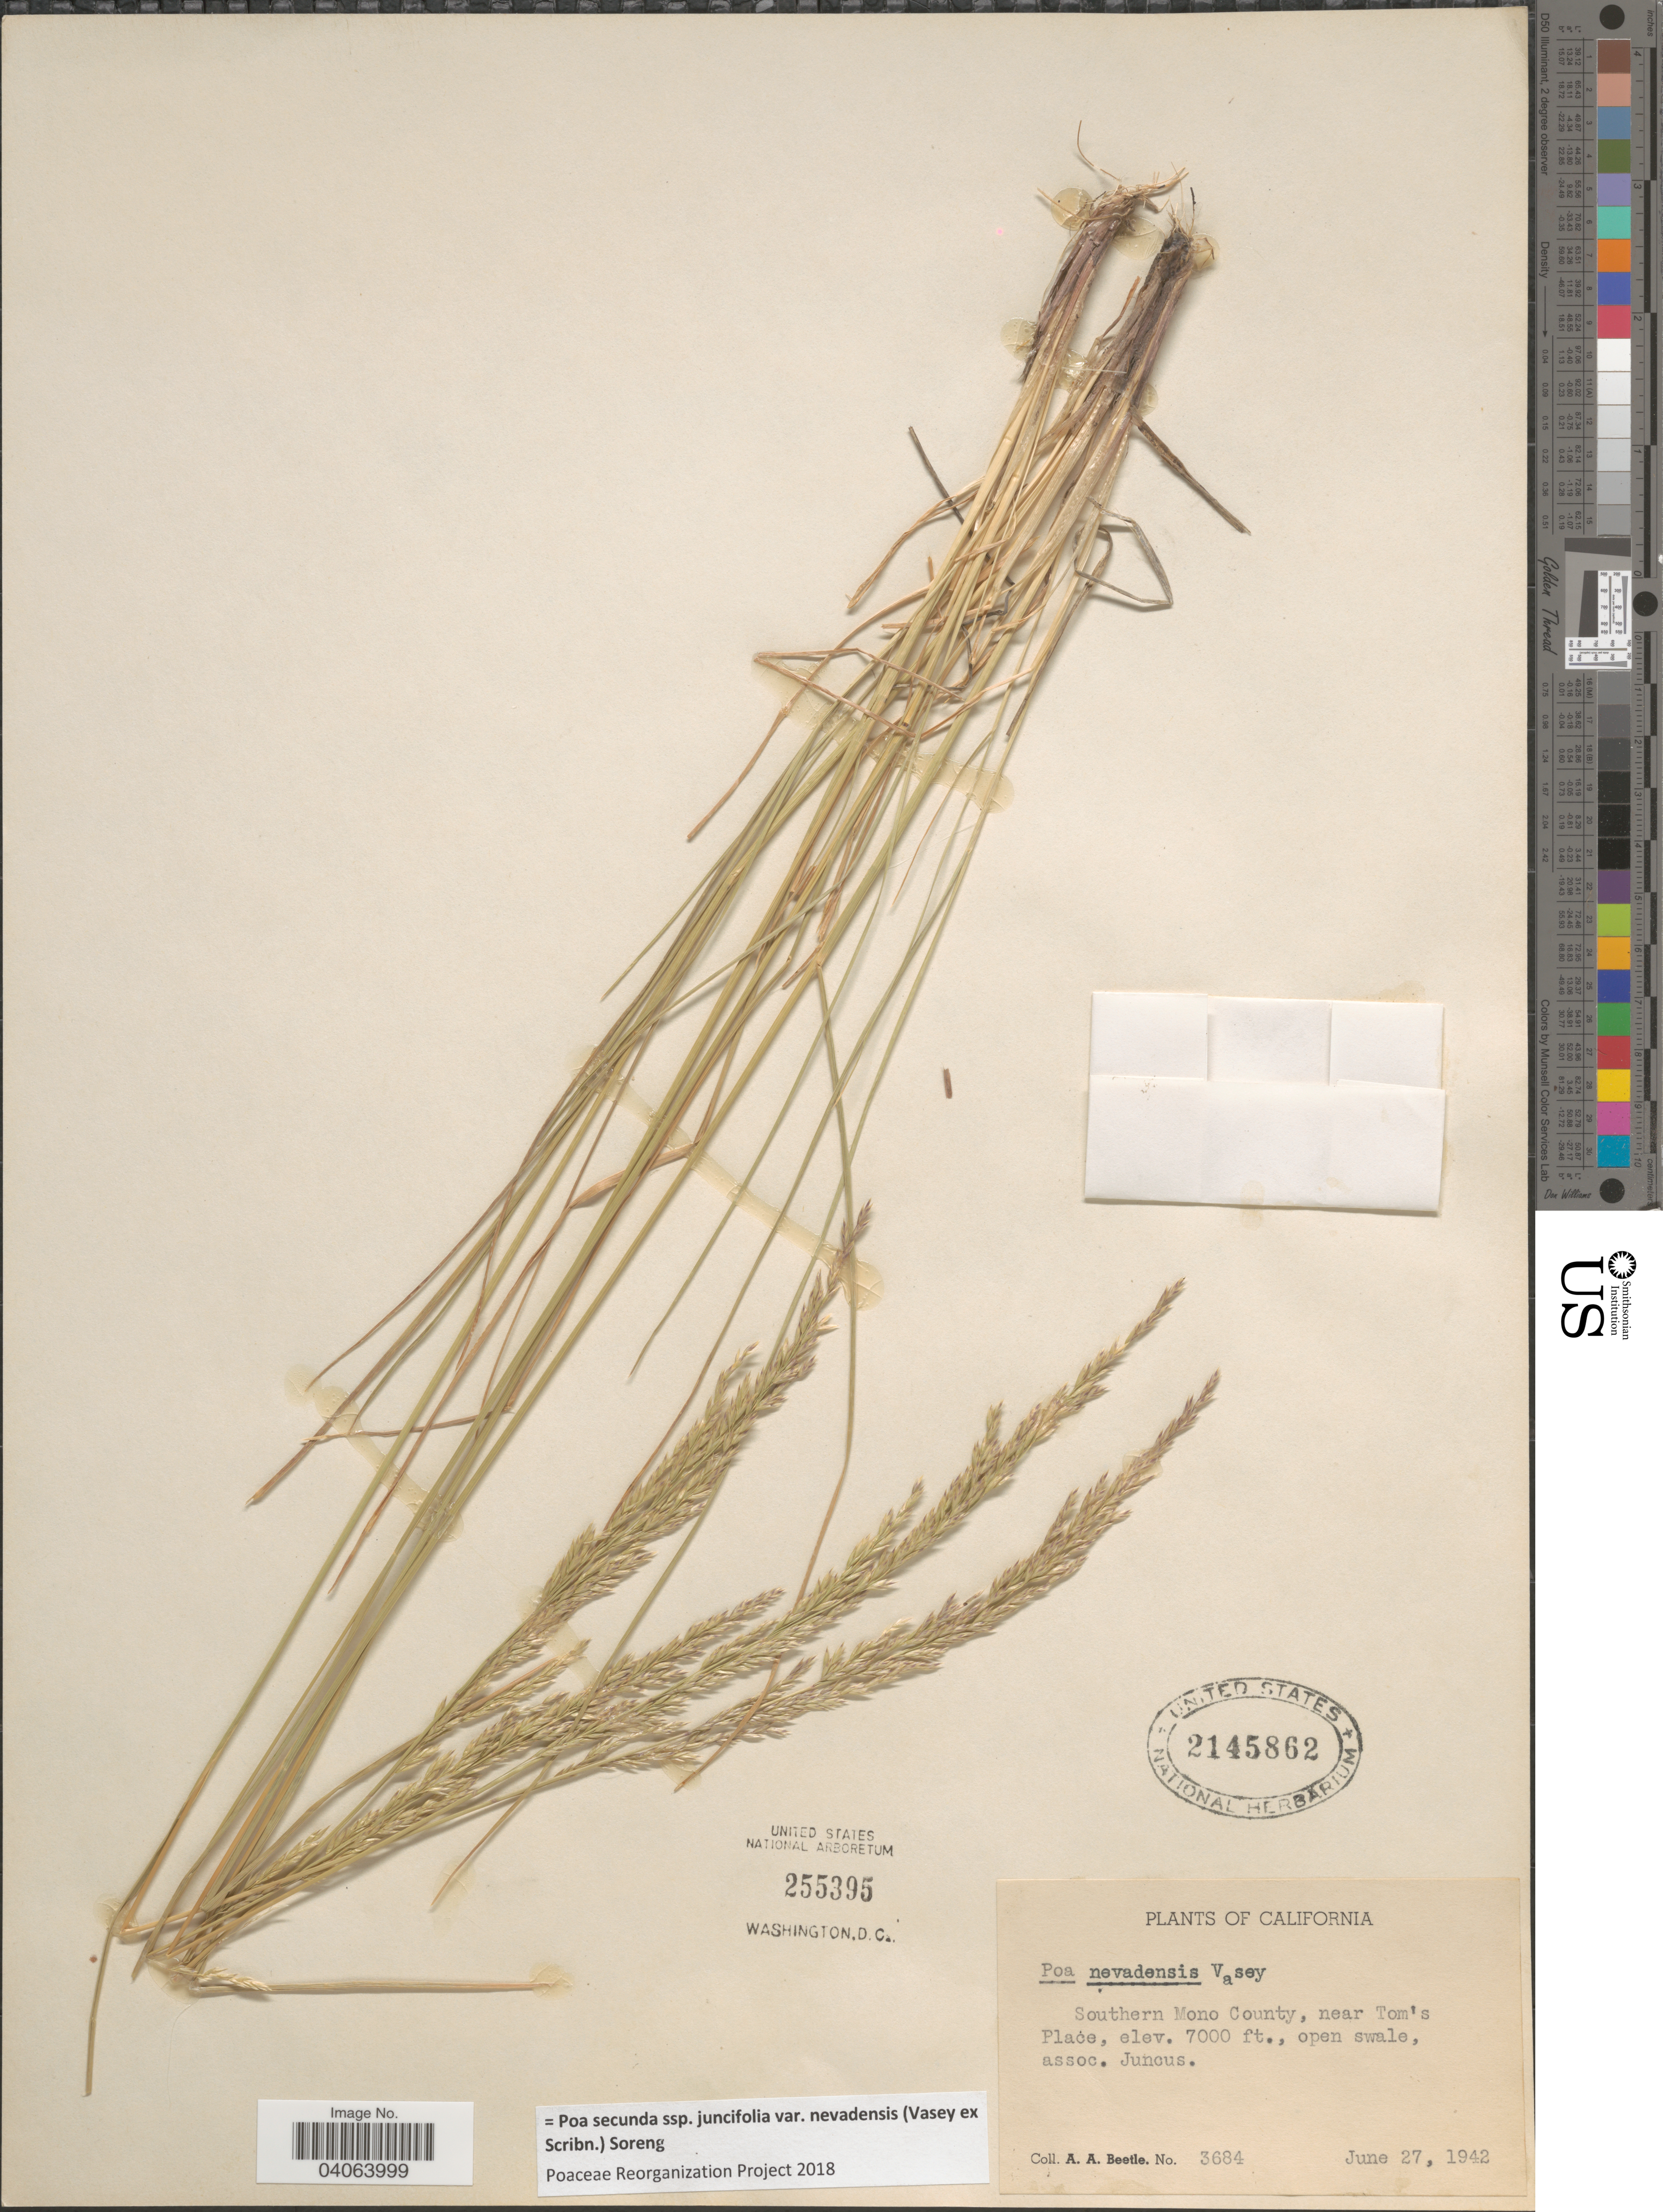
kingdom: Plantae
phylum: Tracheophyta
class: Liliopsida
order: Poales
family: Poaceae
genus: Poa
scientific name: Poa secunda subsp. juncifolia var. nevadensis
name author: (Vasey ex Scribn.) Soreng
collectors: A. A. Beetle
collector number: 3684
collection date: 1942-06-27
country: United States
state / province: California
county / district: Mono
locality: Southern Mono County, near Tom's Place.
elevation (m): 2134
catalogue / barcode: US 2145862